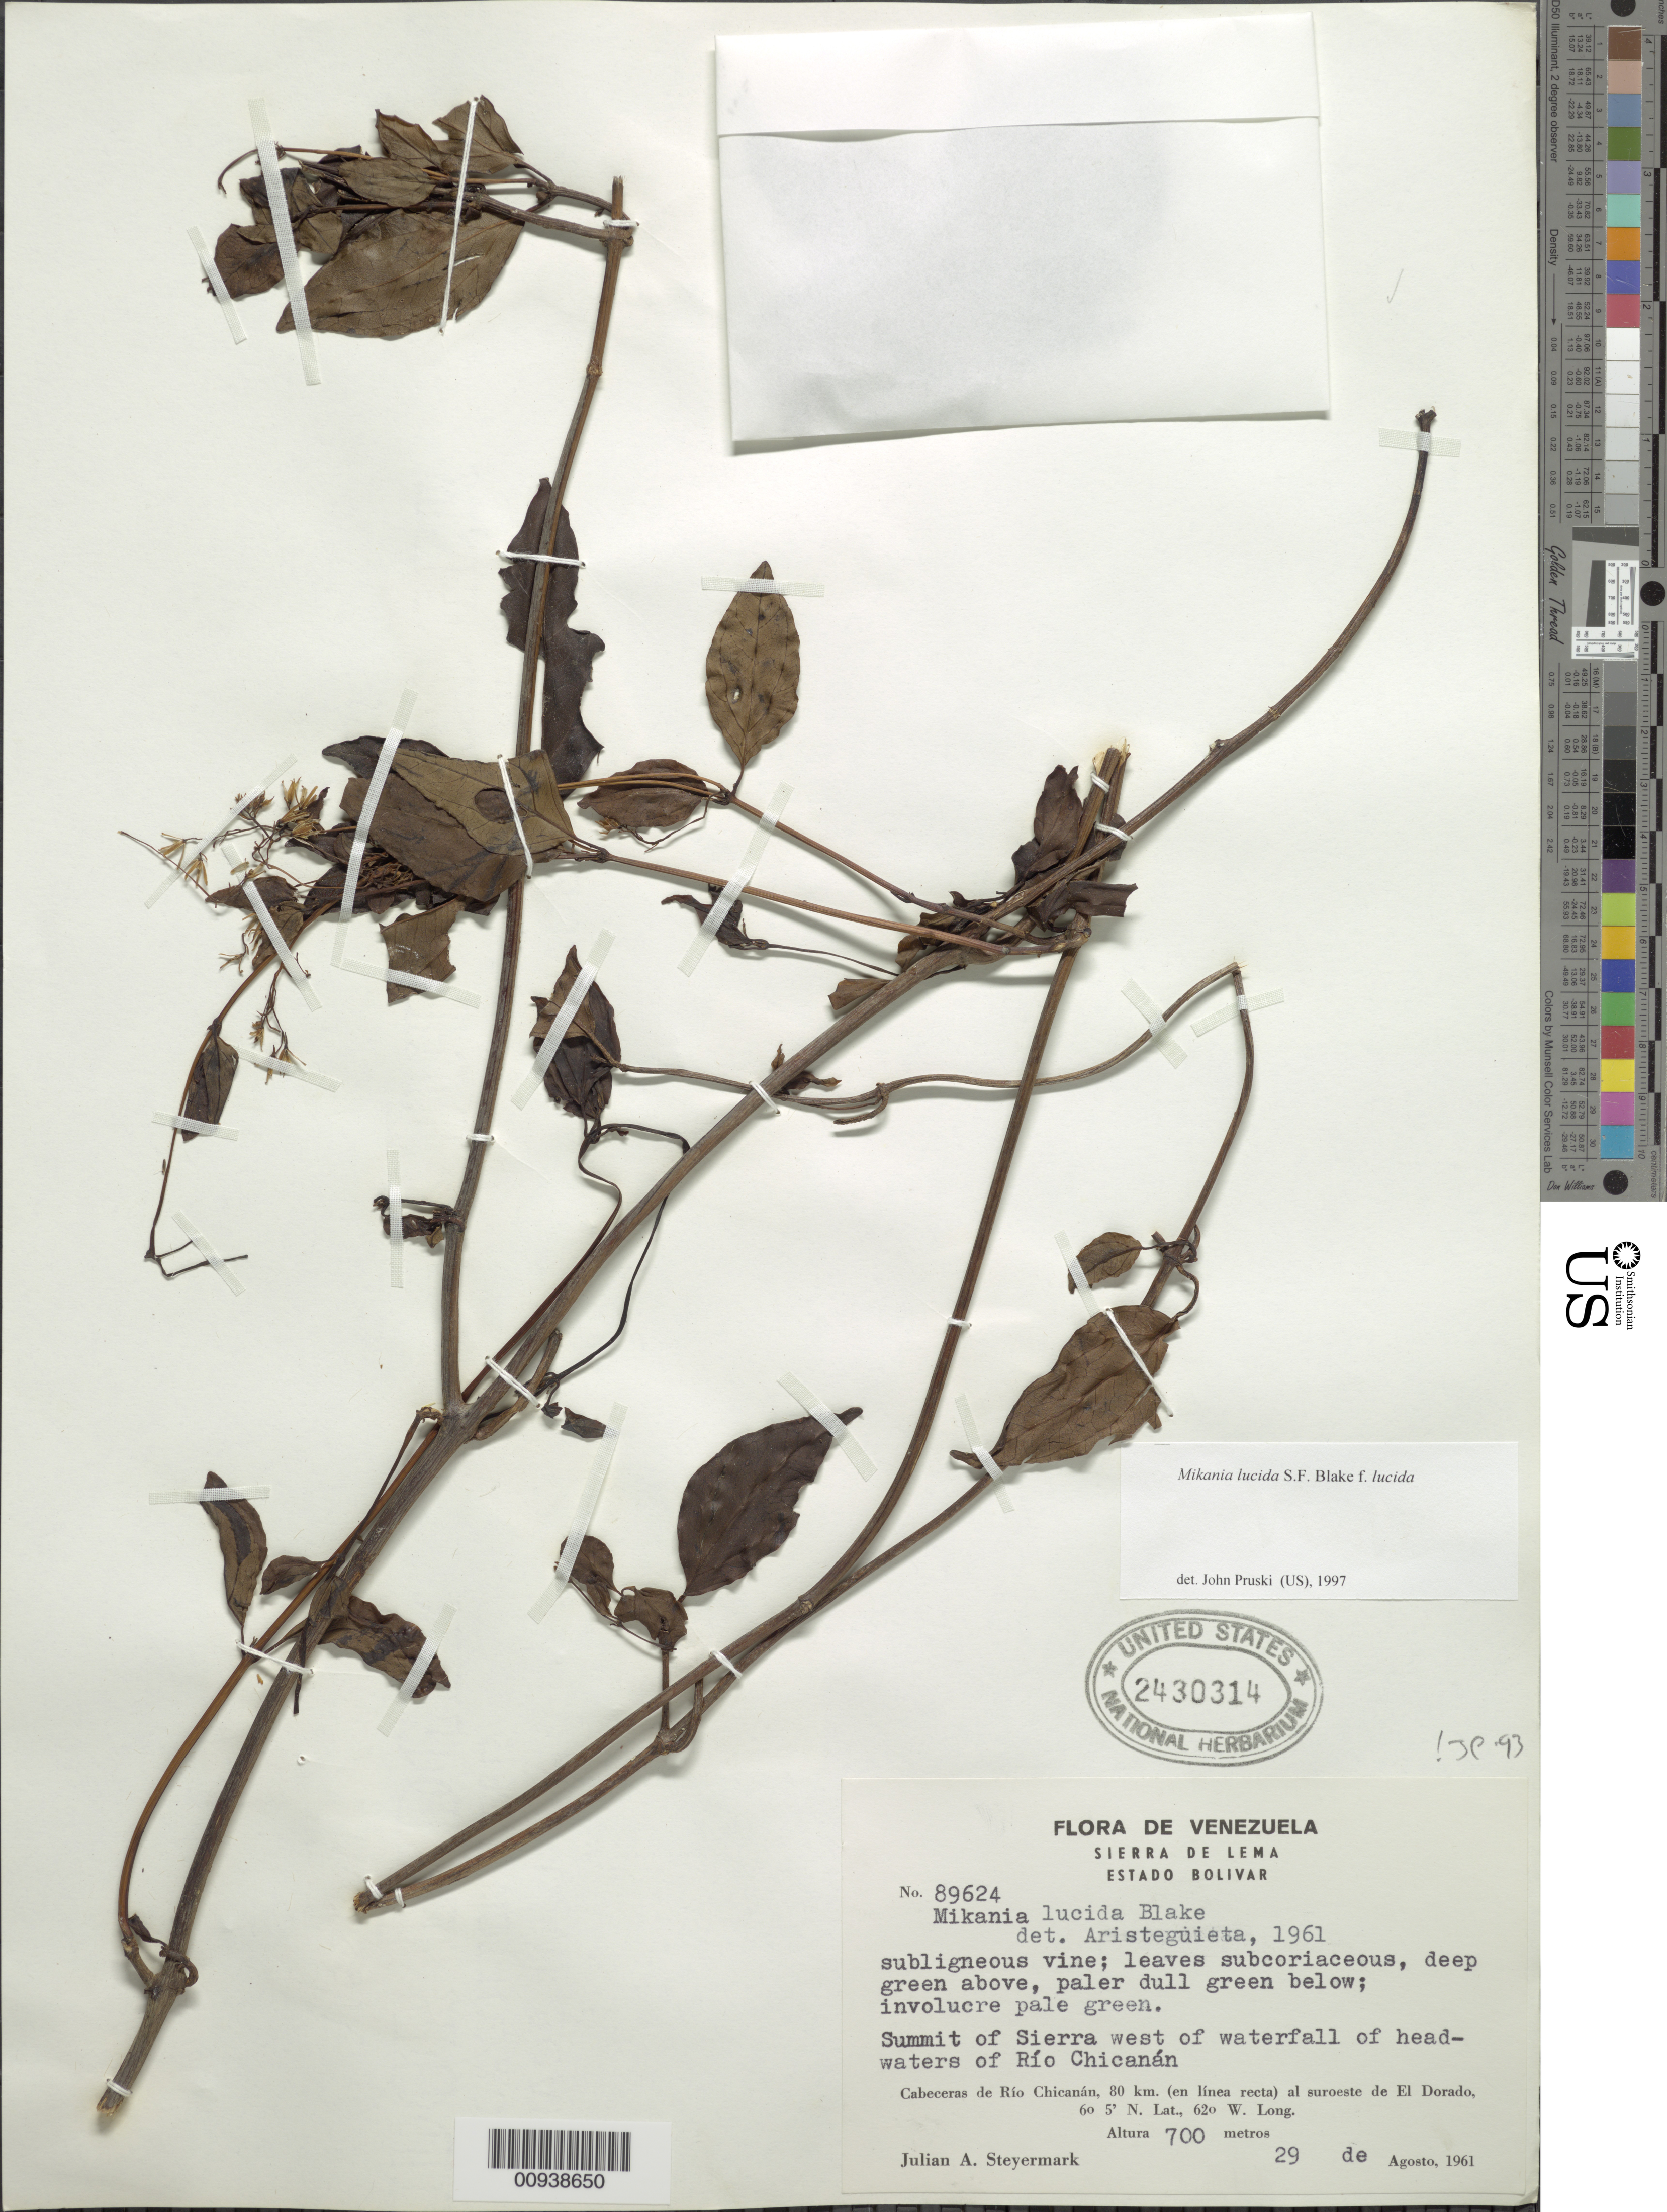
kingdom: Plantae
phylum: Tracheophyta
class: Magnoliopsida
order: Asterales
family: Asteraceae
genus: Mikania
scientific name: Mikania lucida f. lucida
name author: S.F. Blake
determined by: Pruski, J. F.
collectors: J. Steyermark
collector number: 89624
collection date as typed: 29-Aug-61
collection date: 1961-08-29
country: Venezuela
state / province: Bolívar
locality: Sierra de Lema, Cabeceras de Río Chicanán, 80 km to the SW of El Dorado; west of waterfall of headwaters of Río Chicanan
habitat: Summit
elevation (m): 700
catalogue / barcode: US 2430314